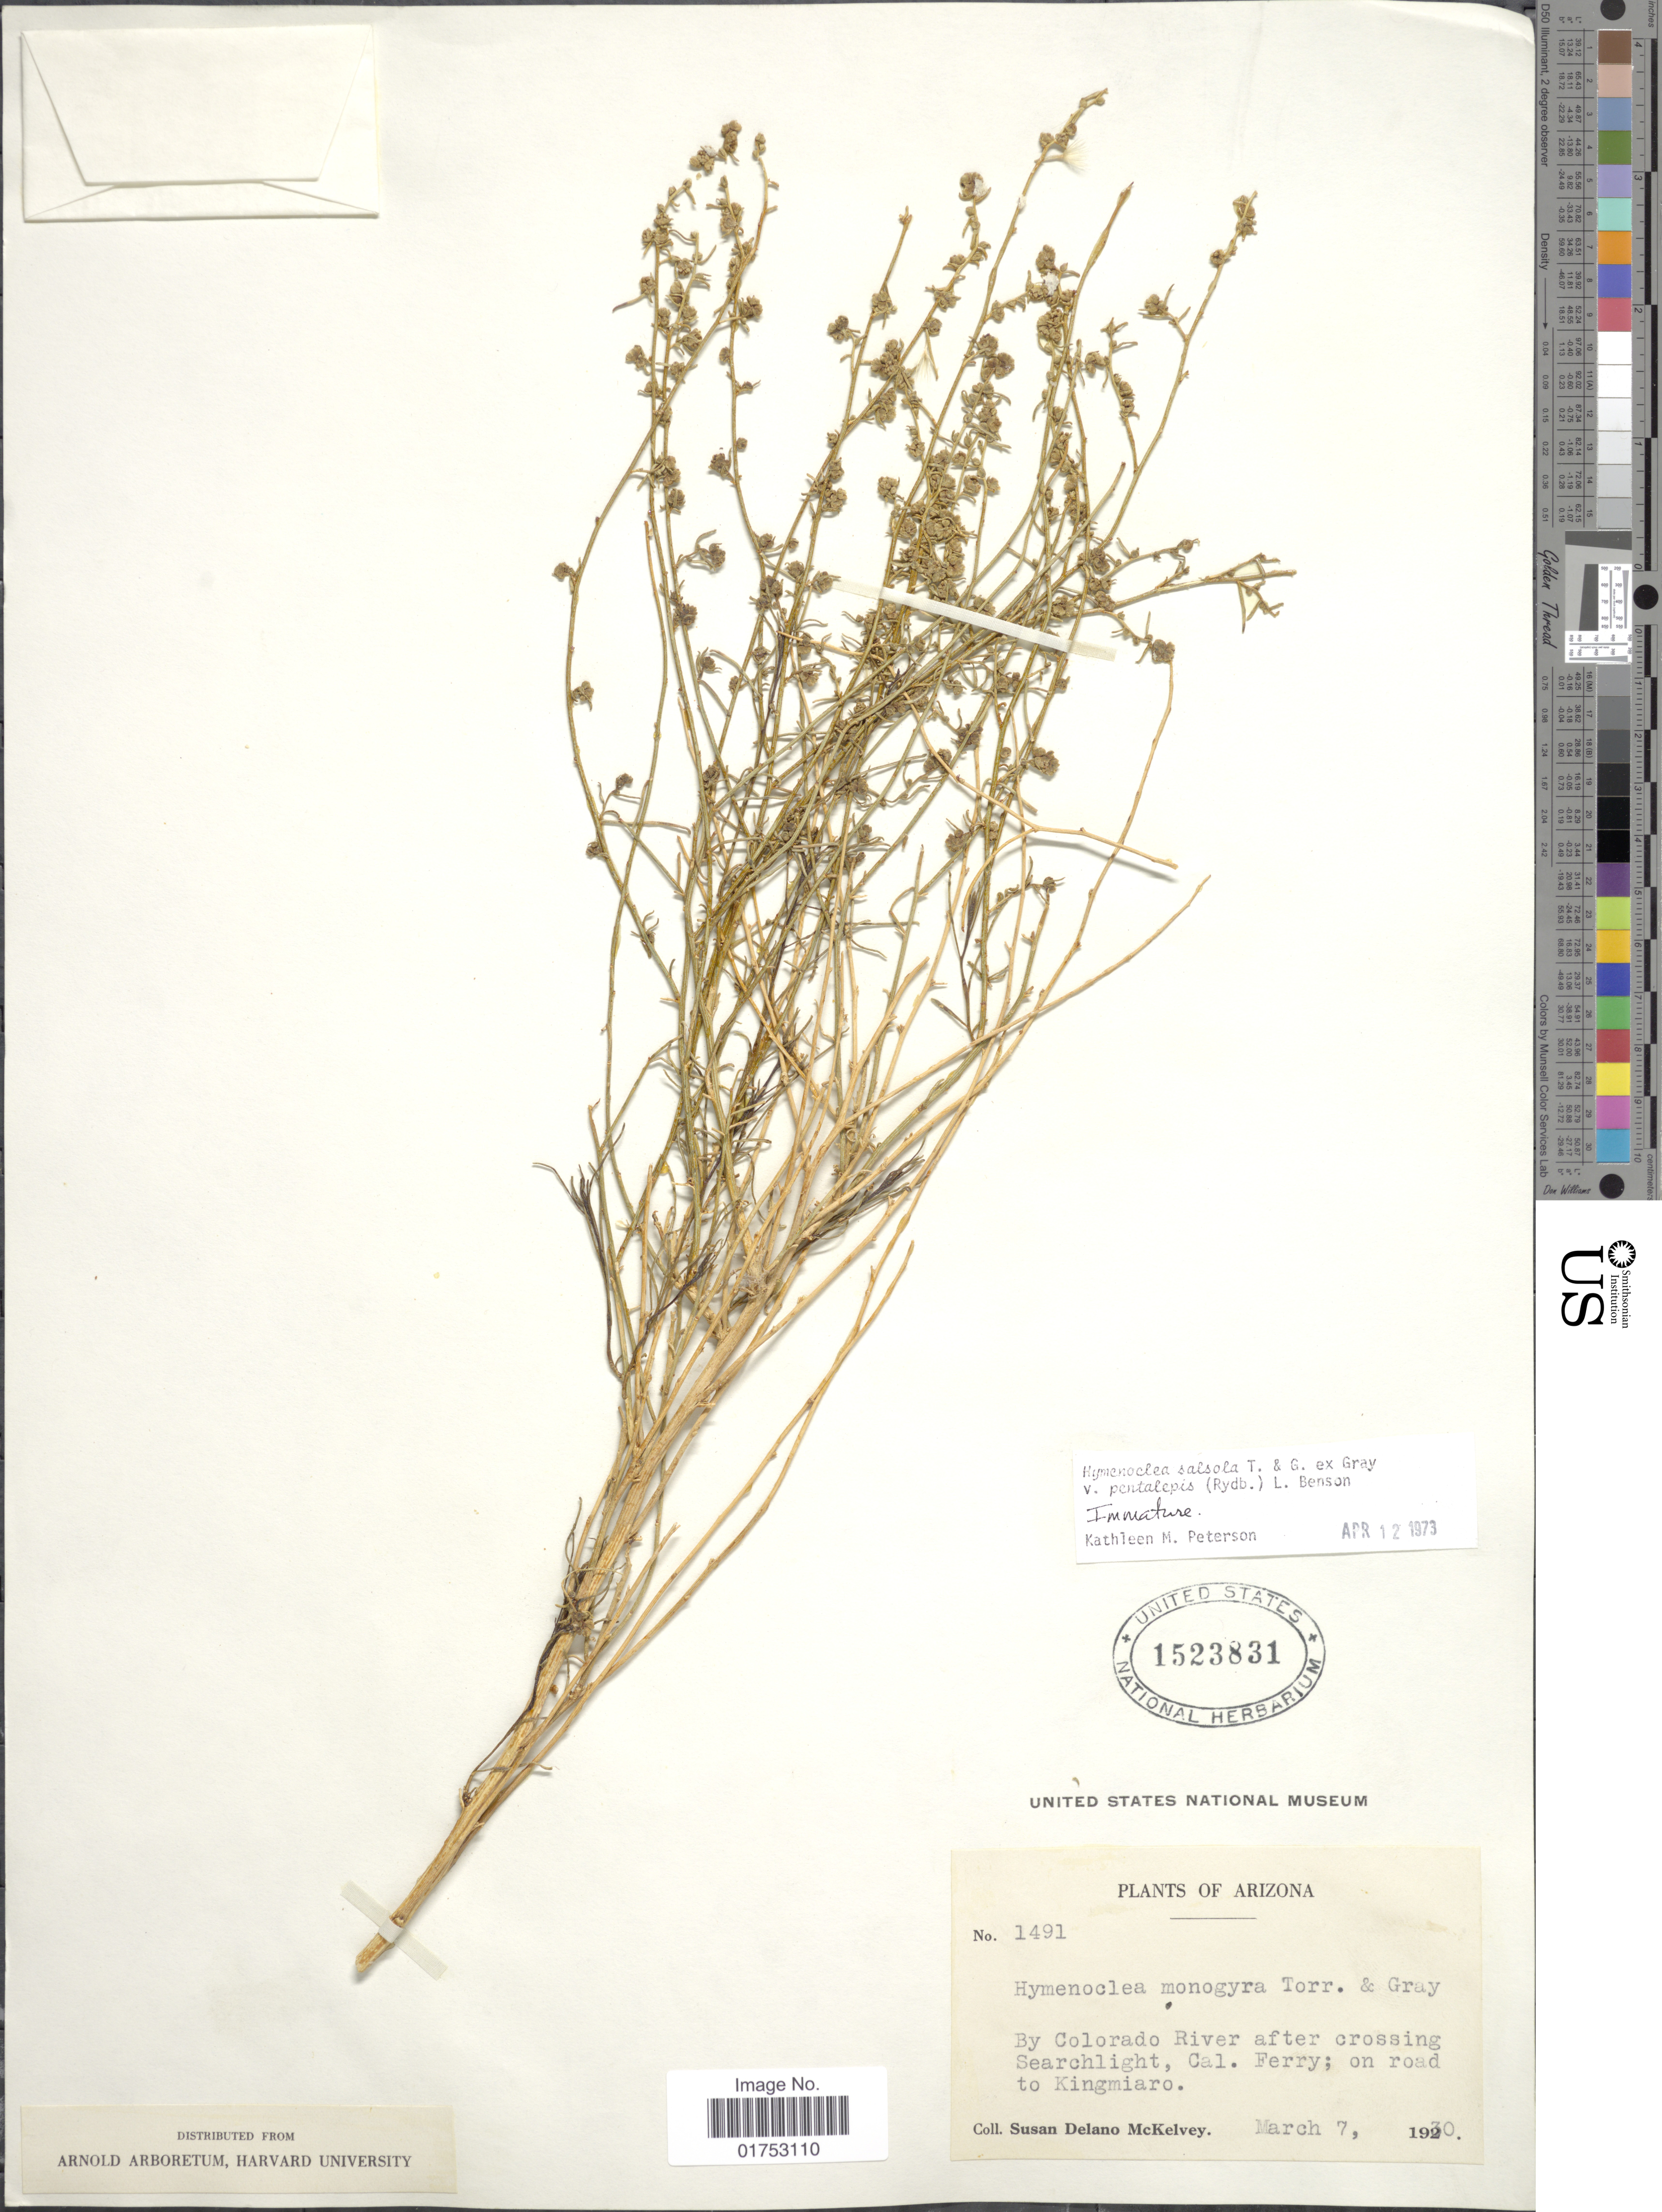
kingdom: Plantae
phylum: Tracheophyta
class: Magnoliopsida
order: Asterales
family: Asteraceae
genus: Hymenoclea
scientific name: Hymenoclea salsola var. pentalepis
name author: (Rydb.) L.D. Benson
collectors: S. A. McKelvey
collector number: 1491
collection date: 1930-03-07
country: United States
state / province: Arizona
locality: Colorado River after crossing Searchlight, Cal. Ferry, on road to Kingmiaro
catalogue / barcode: US 1523831